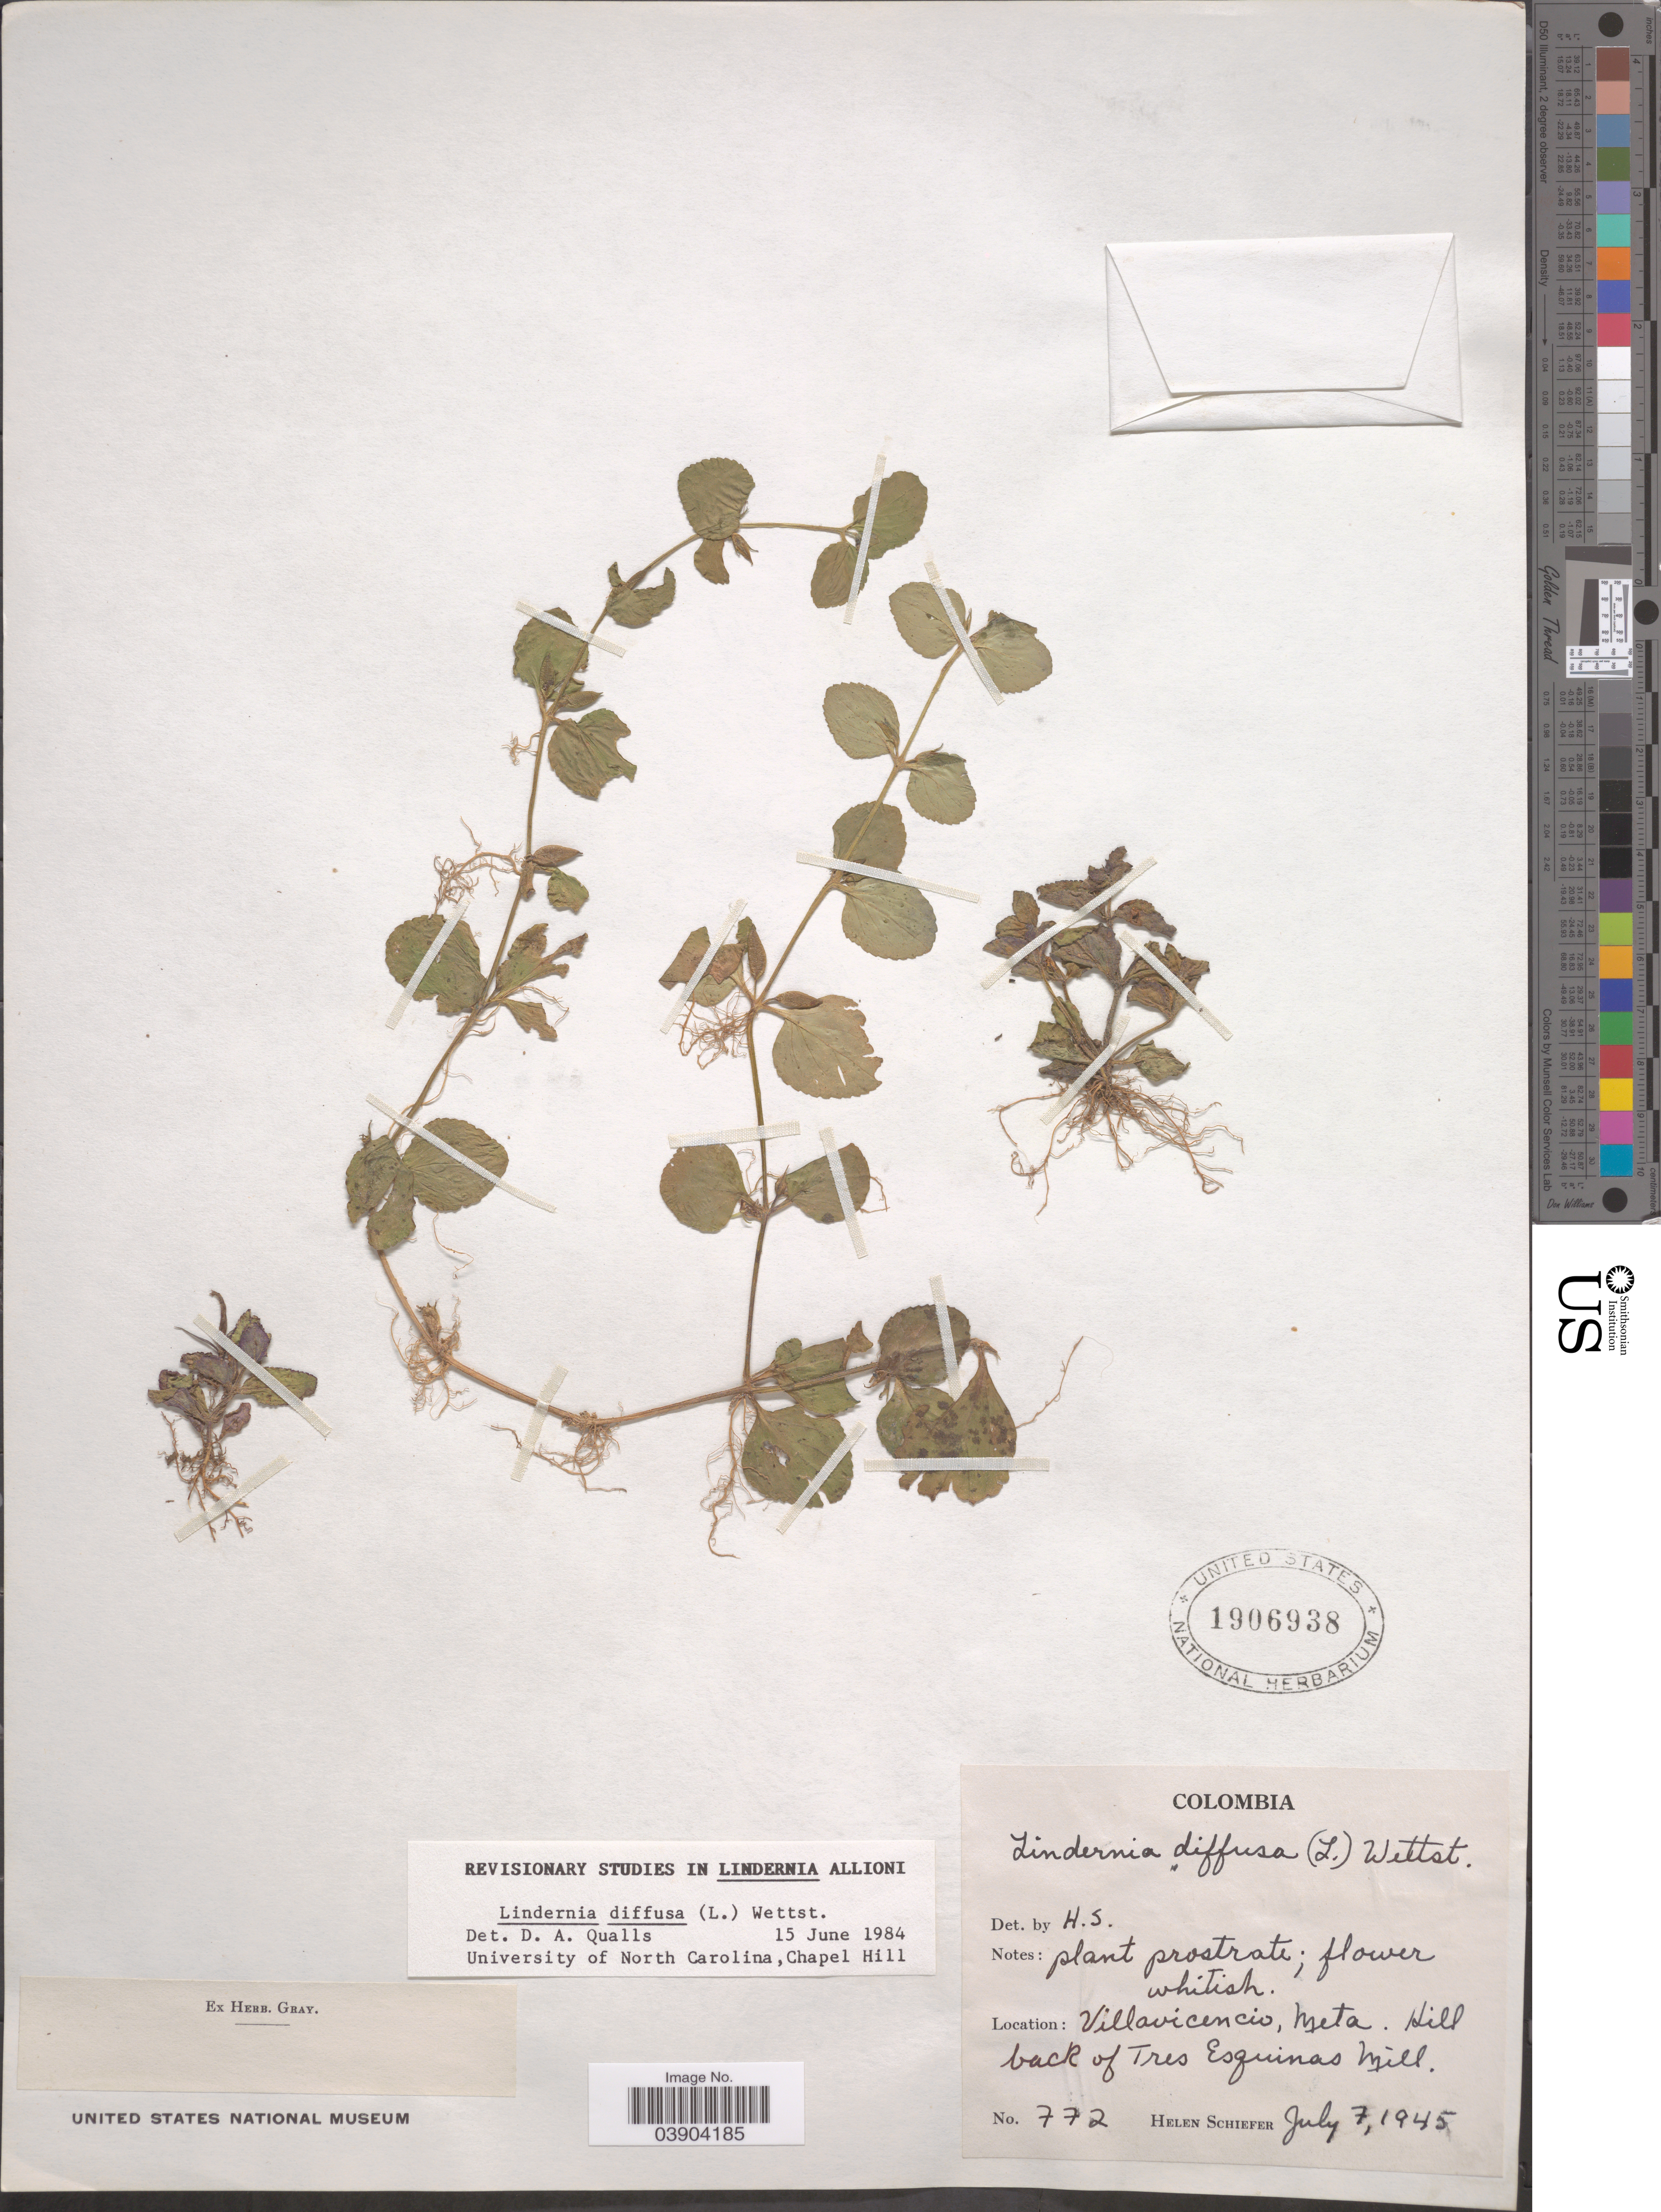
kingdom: Plantae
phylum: Tracheophyta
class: Magnoliopsida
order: Lamiales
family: Linderniaceae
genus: Lindernia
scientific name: Lindernia diffusa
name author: (L.) Wettst.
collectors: H. Schiefer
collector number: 772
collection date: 1945-07-07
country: Colombia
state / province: Meta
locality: Villavicencio. Hill back of Tres Esquinas Mill.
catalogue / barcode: US 1906938